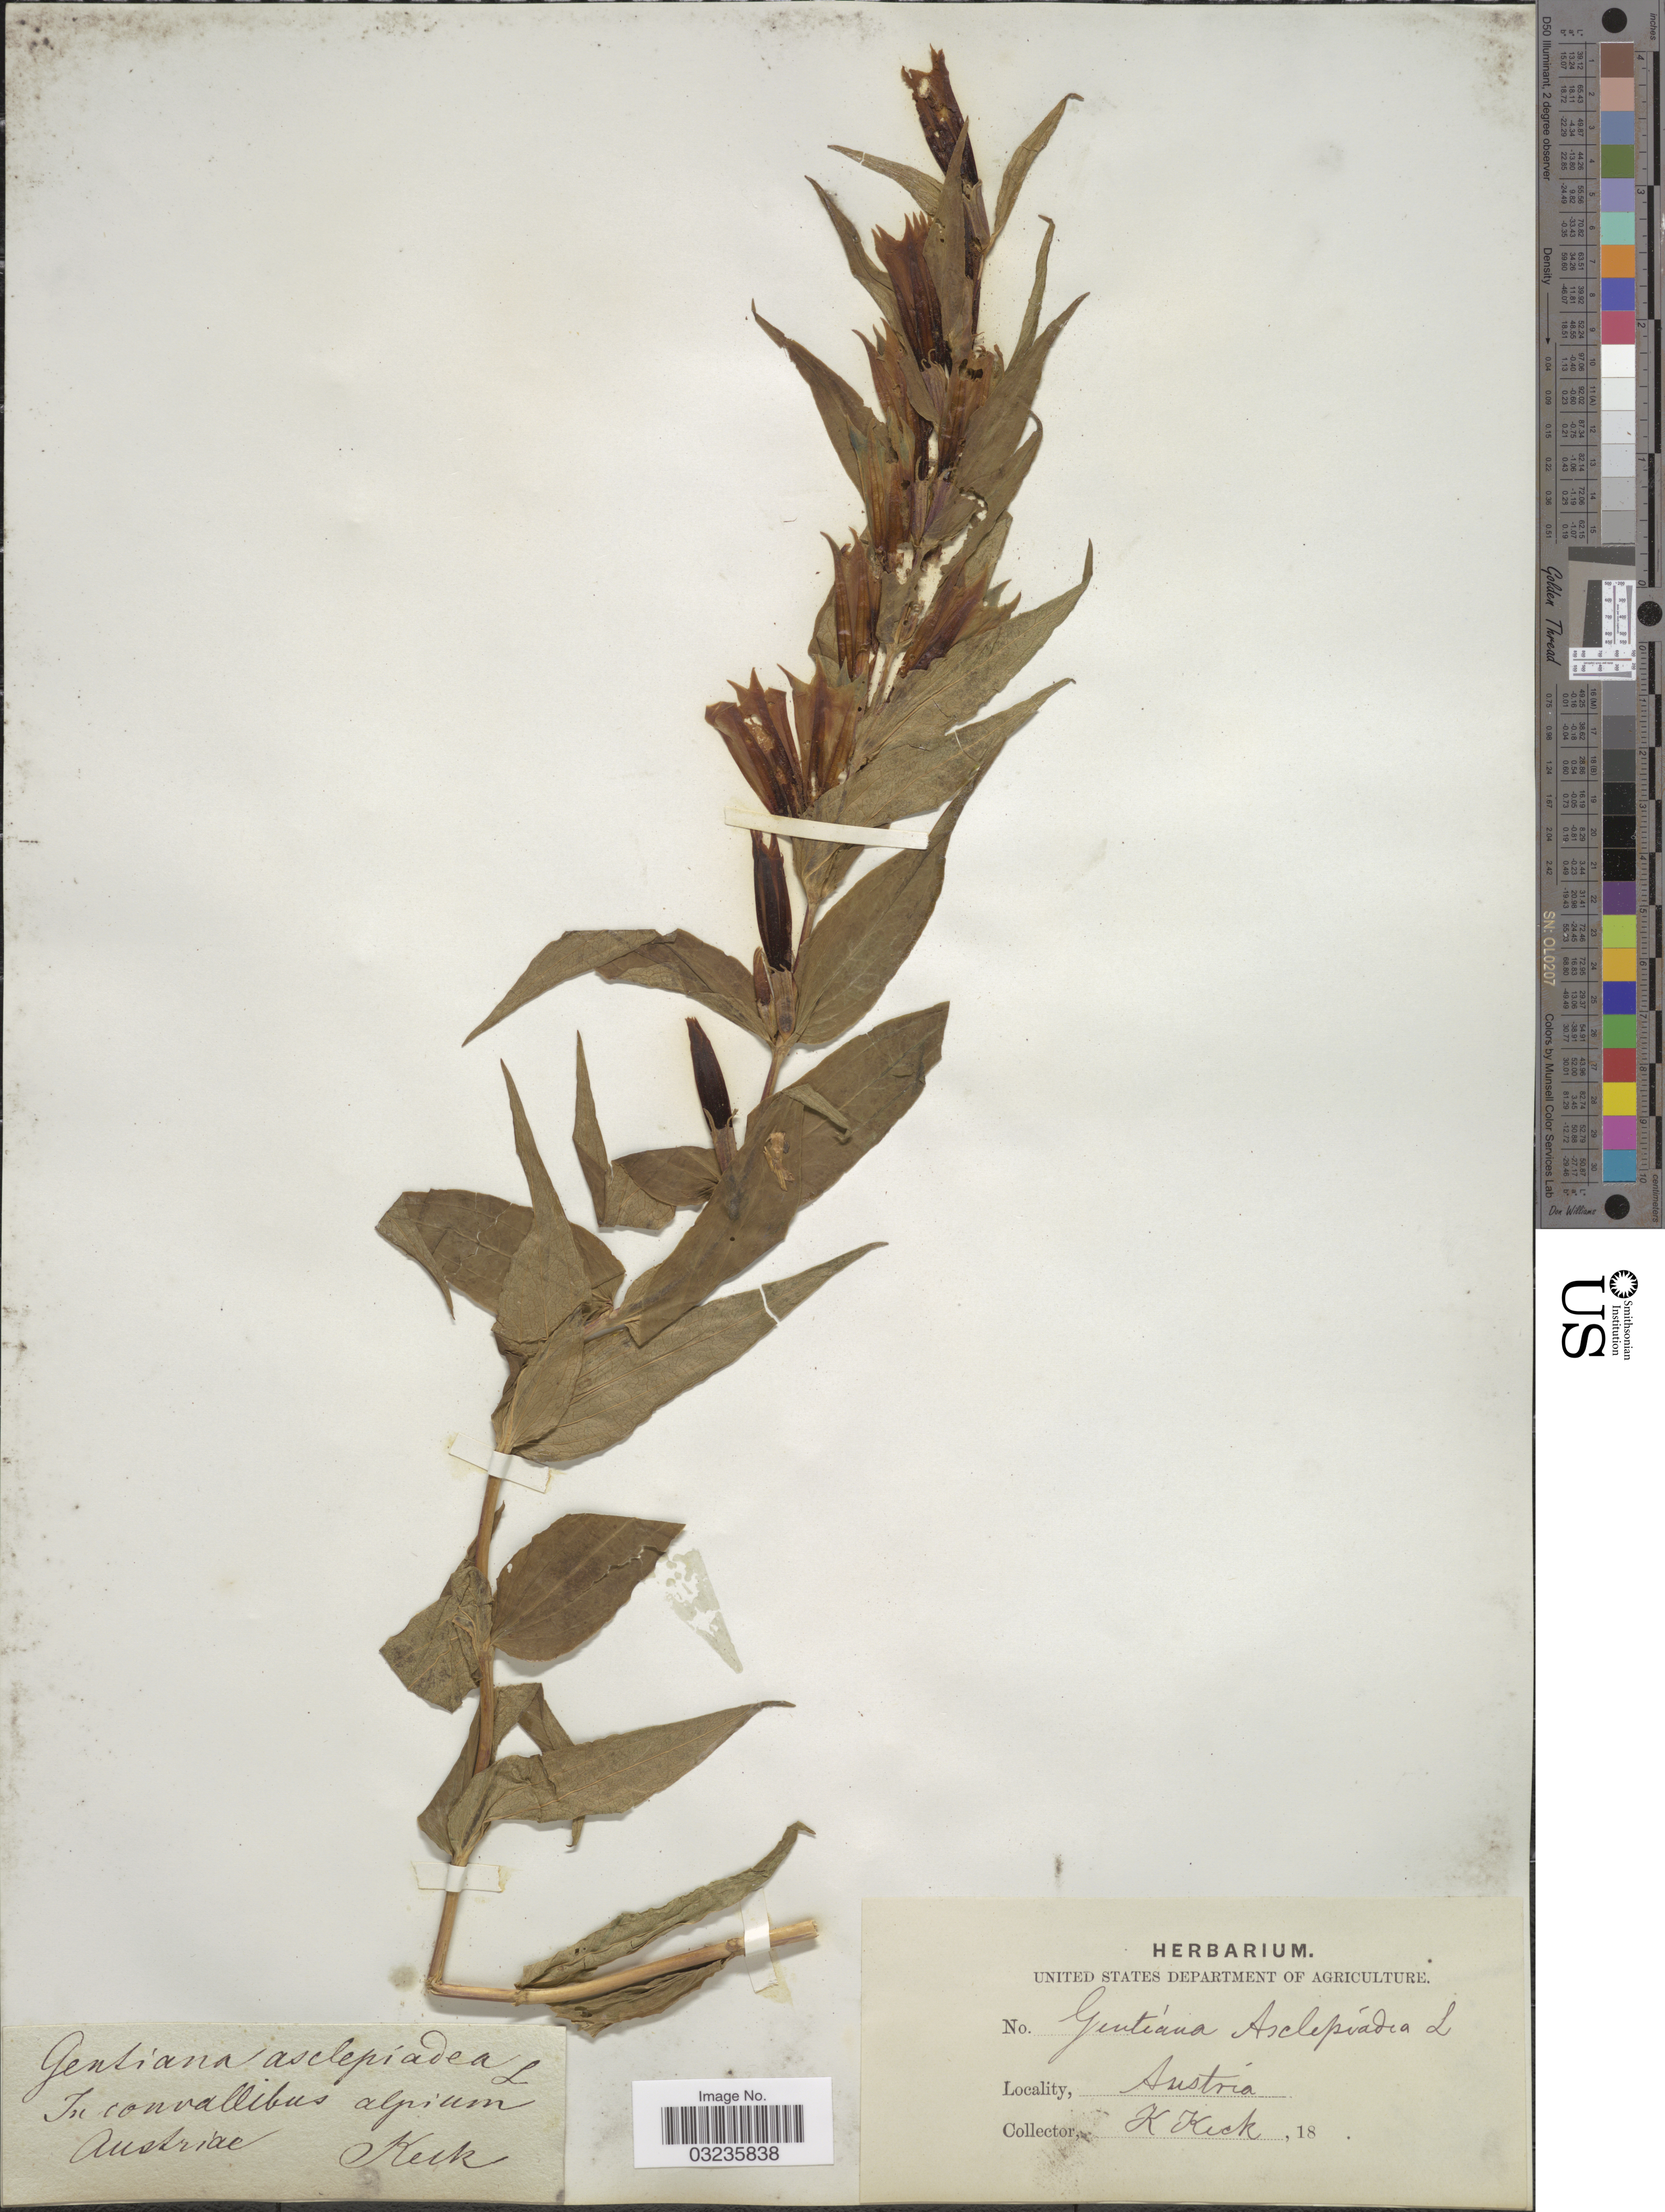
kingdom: Plantae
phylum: Tracheophyta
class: Magnoliopsida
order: Gentianales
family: Gentianaceae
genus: Gentiana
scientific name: Gentiana asclepiadea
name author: L.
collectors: -- Keck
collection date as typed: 18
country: Austria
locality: In convallibus alpium.